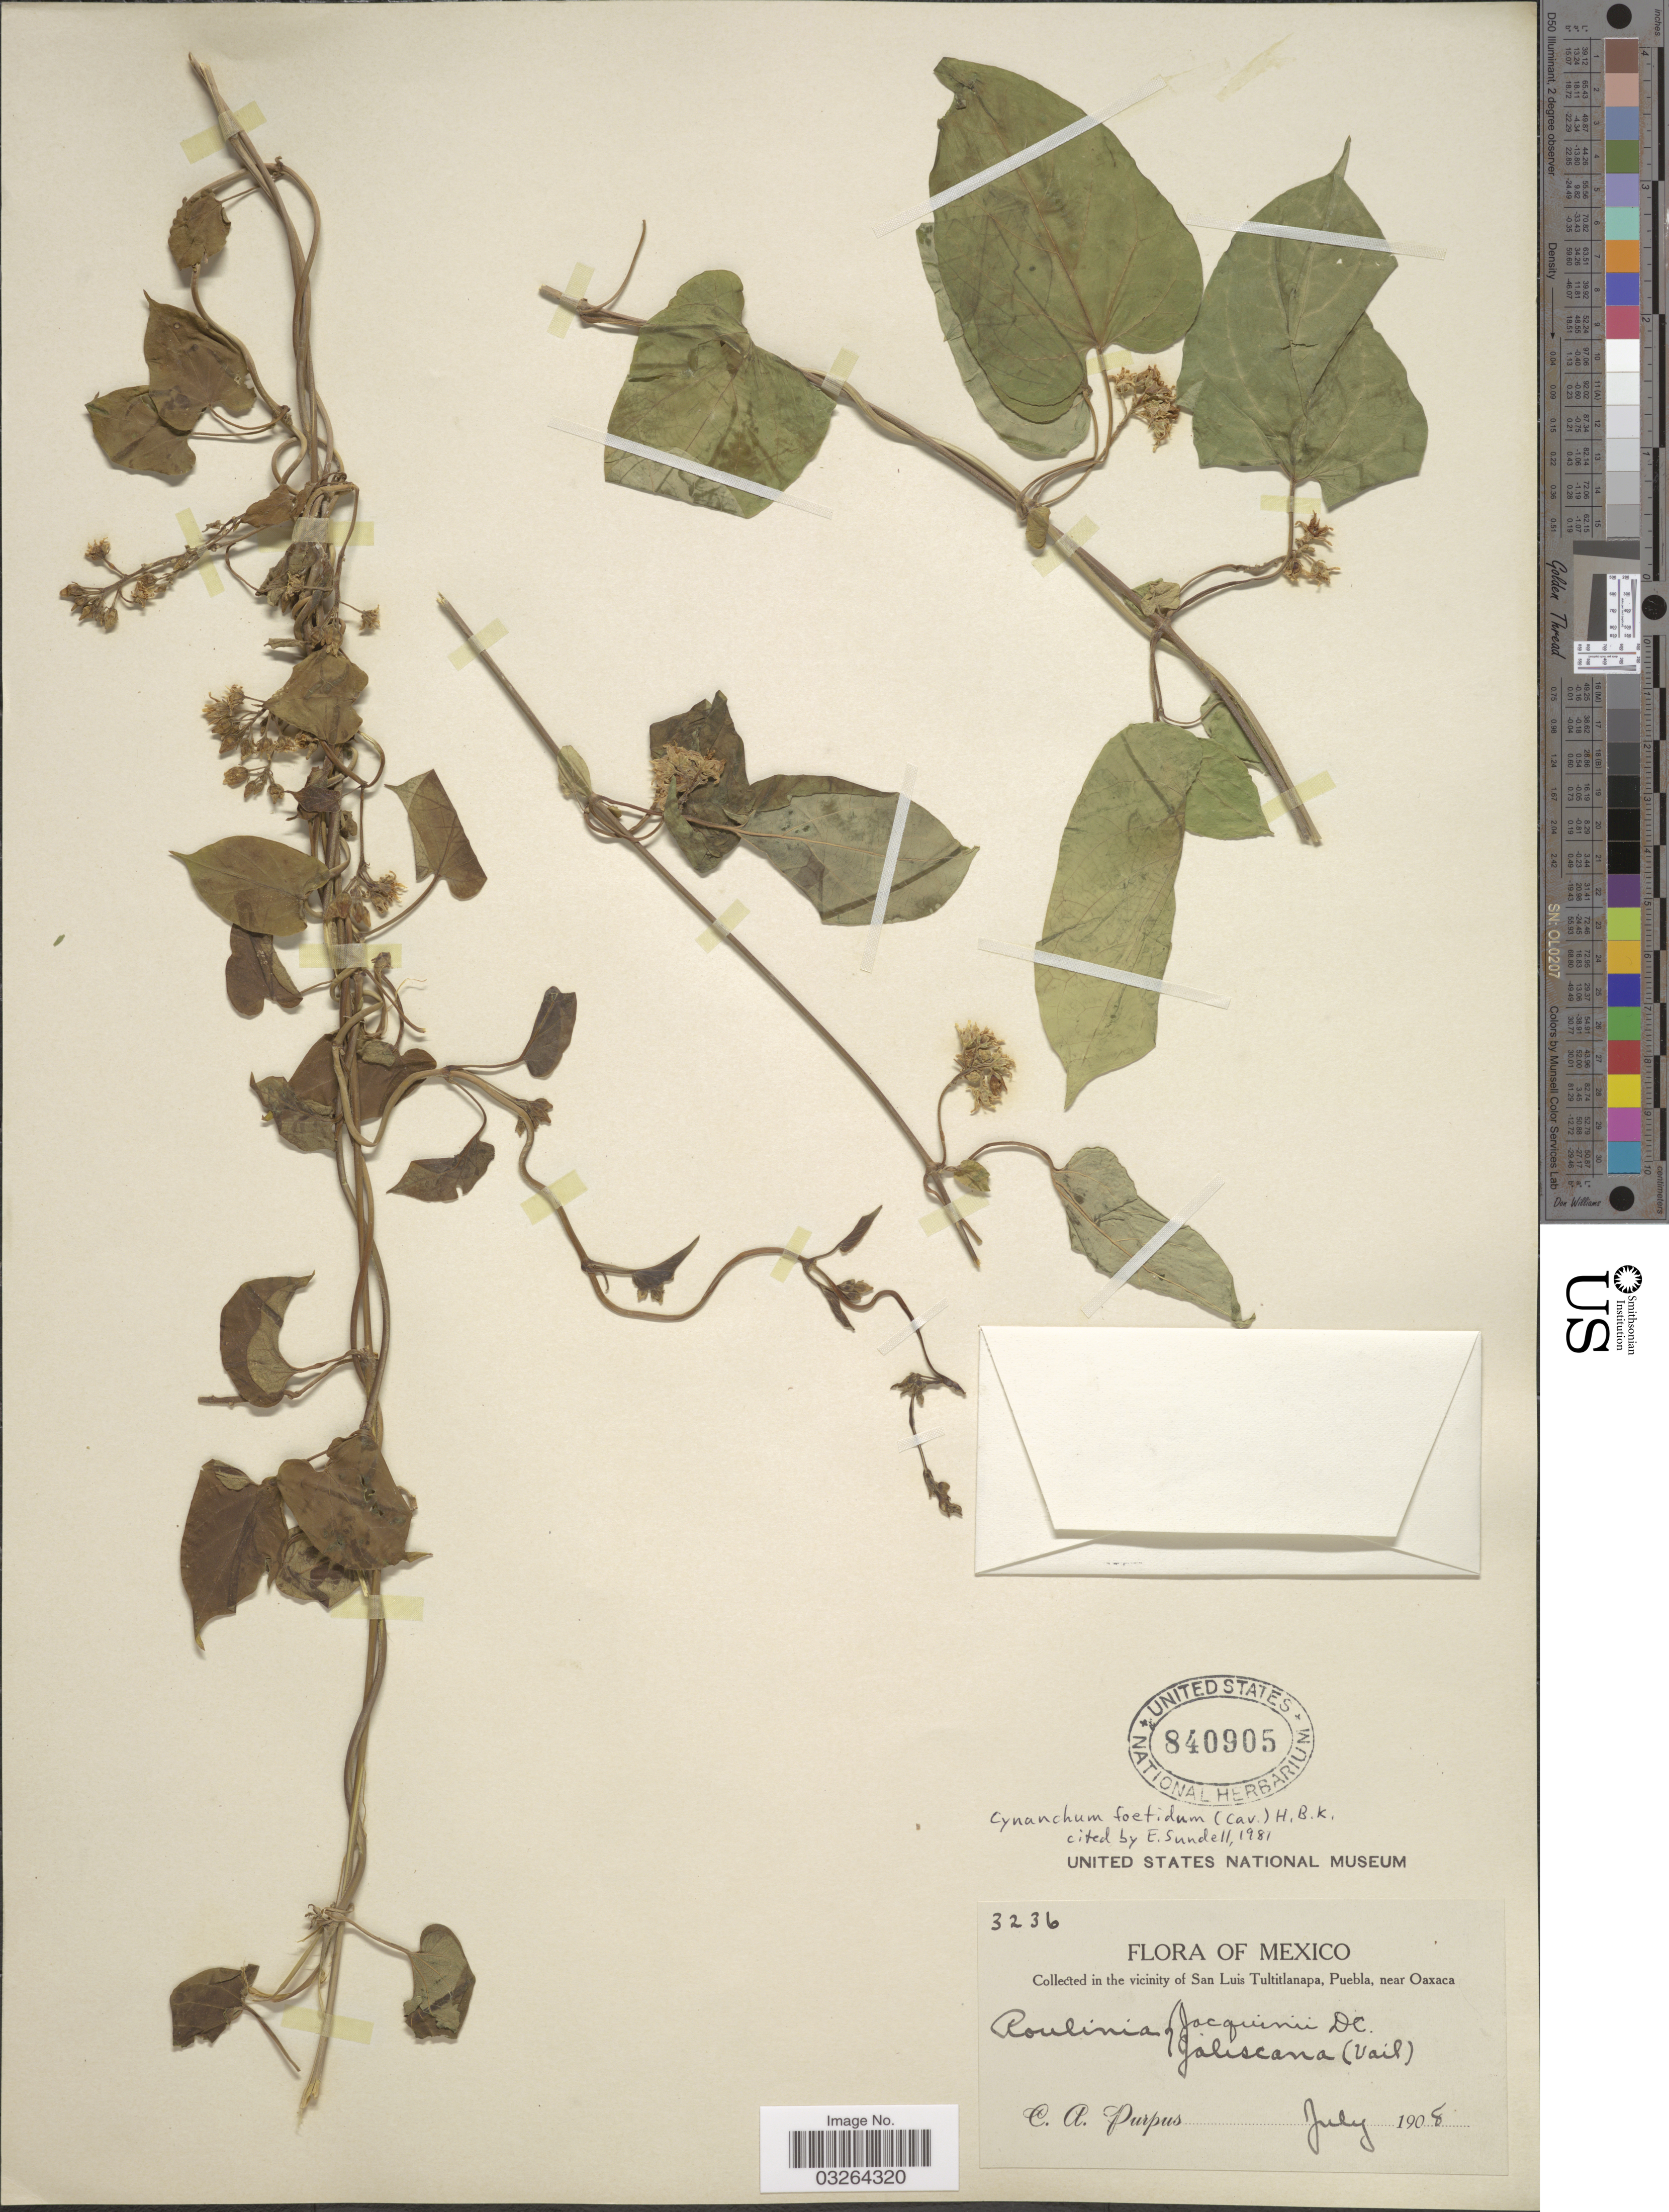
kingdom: Plantae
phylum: Tracheophyta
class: Magnoliopsida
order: Gentianales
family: Apocynaceae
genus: Cynanchum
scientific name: Cynanchum foetidum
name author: (Cav.) Kunth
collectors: C. A. Purpus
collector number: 3236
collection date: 1908-07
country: Mexico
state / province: Puebla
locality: In the vicinity of San Luis Tultitlanapa, near Oaxaca.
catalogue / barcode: US 840905